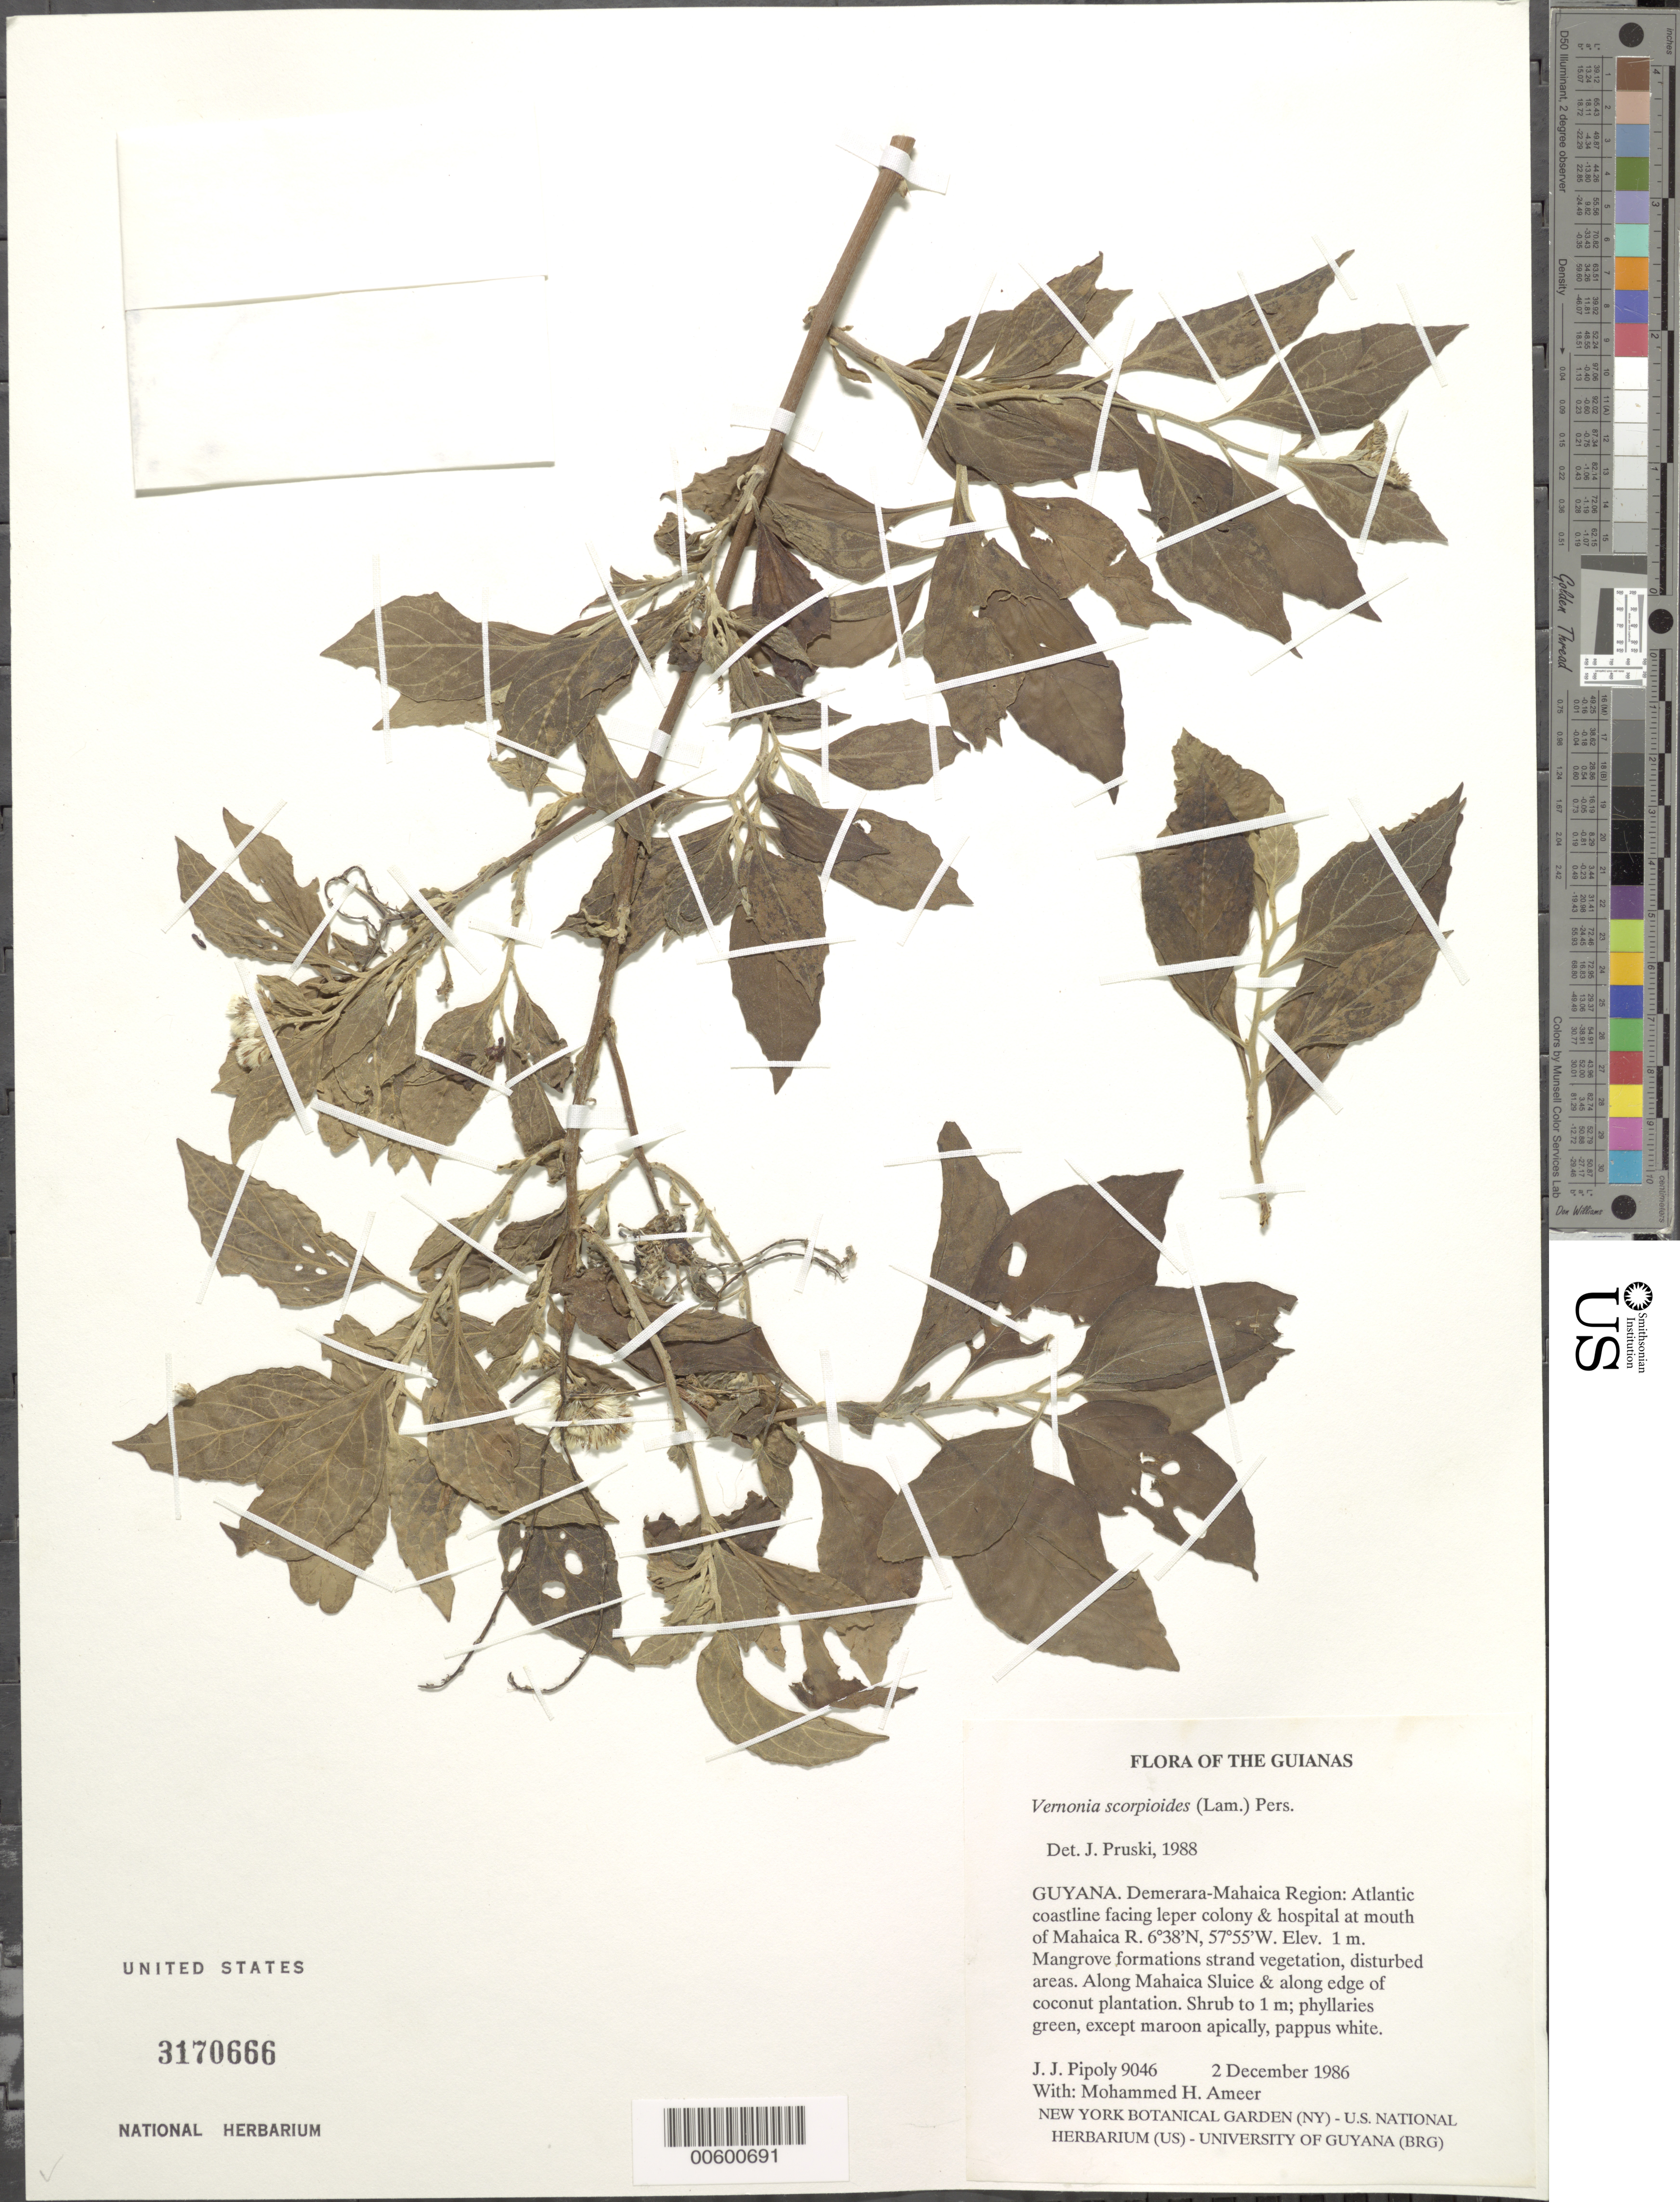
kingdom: Plantae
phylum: Tracheophyta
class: Magnoliopsida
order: Asterales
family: Asteraceae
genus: Cyrtocymura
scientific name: Cyrtocymura scorpioides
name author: (Lam.) H. Rob.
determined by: Pruski, J. F.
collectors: J. J. Pipoly & M. Ameer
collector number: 9046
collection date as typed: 2 December 1986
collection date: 1986-12-02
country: Guyana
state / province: Demerara-Mahaica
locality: Atlantic coastline facing leper colony & hospital at mouth of Mahaica R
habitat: Mangrove formations strand vegetation, disturbed areas. Along Mahaica Sluice & along edge of coconut plantation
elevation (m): -6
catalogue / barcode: US 3170666